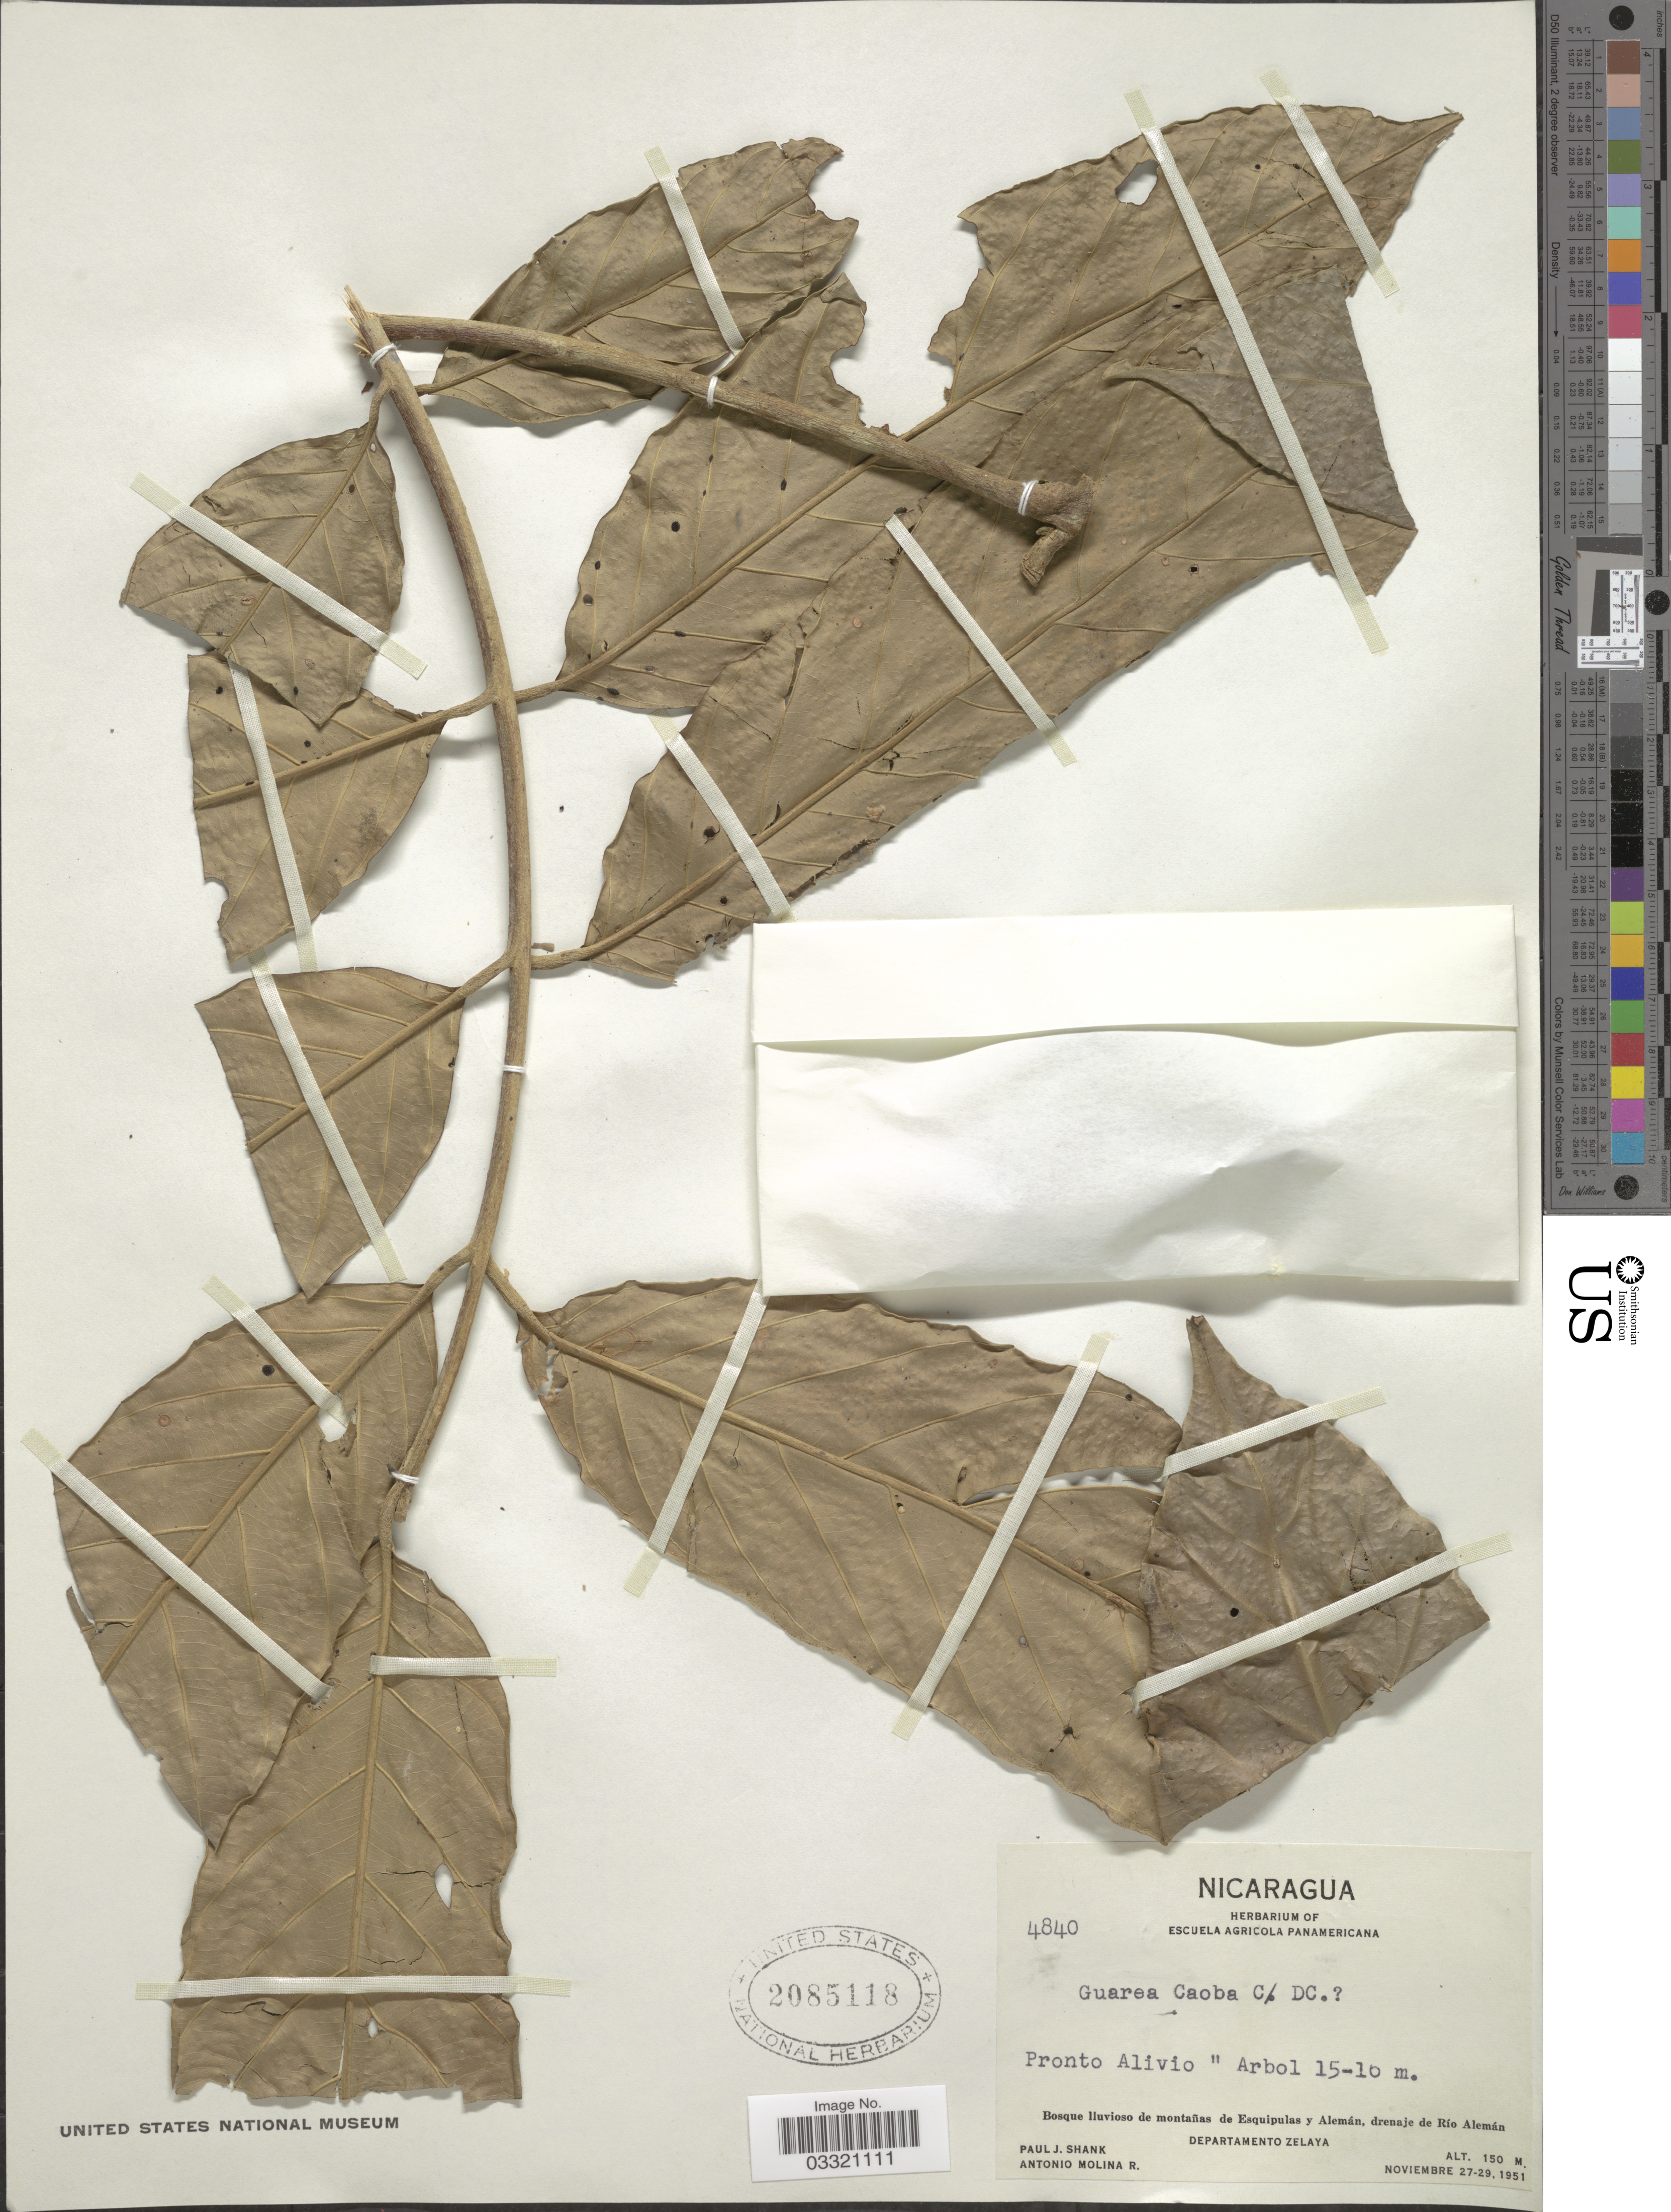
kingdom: Plantae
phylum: Tracheophyta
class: Magnoliopsida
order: Sapindales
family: Meliaceae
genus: Guarea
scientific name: Guarea caoba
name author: C. DC.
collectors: P. J. Shank & A. Molina R.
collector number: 4840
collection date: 1951-11-27/1951-11-29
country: Nicaragua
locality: Boque Iluvioso de montañas de Esquipulas y Alemán, drenaje de Río Alemán. Departamento Zelaya.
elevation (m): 150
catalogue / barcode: US 2085118